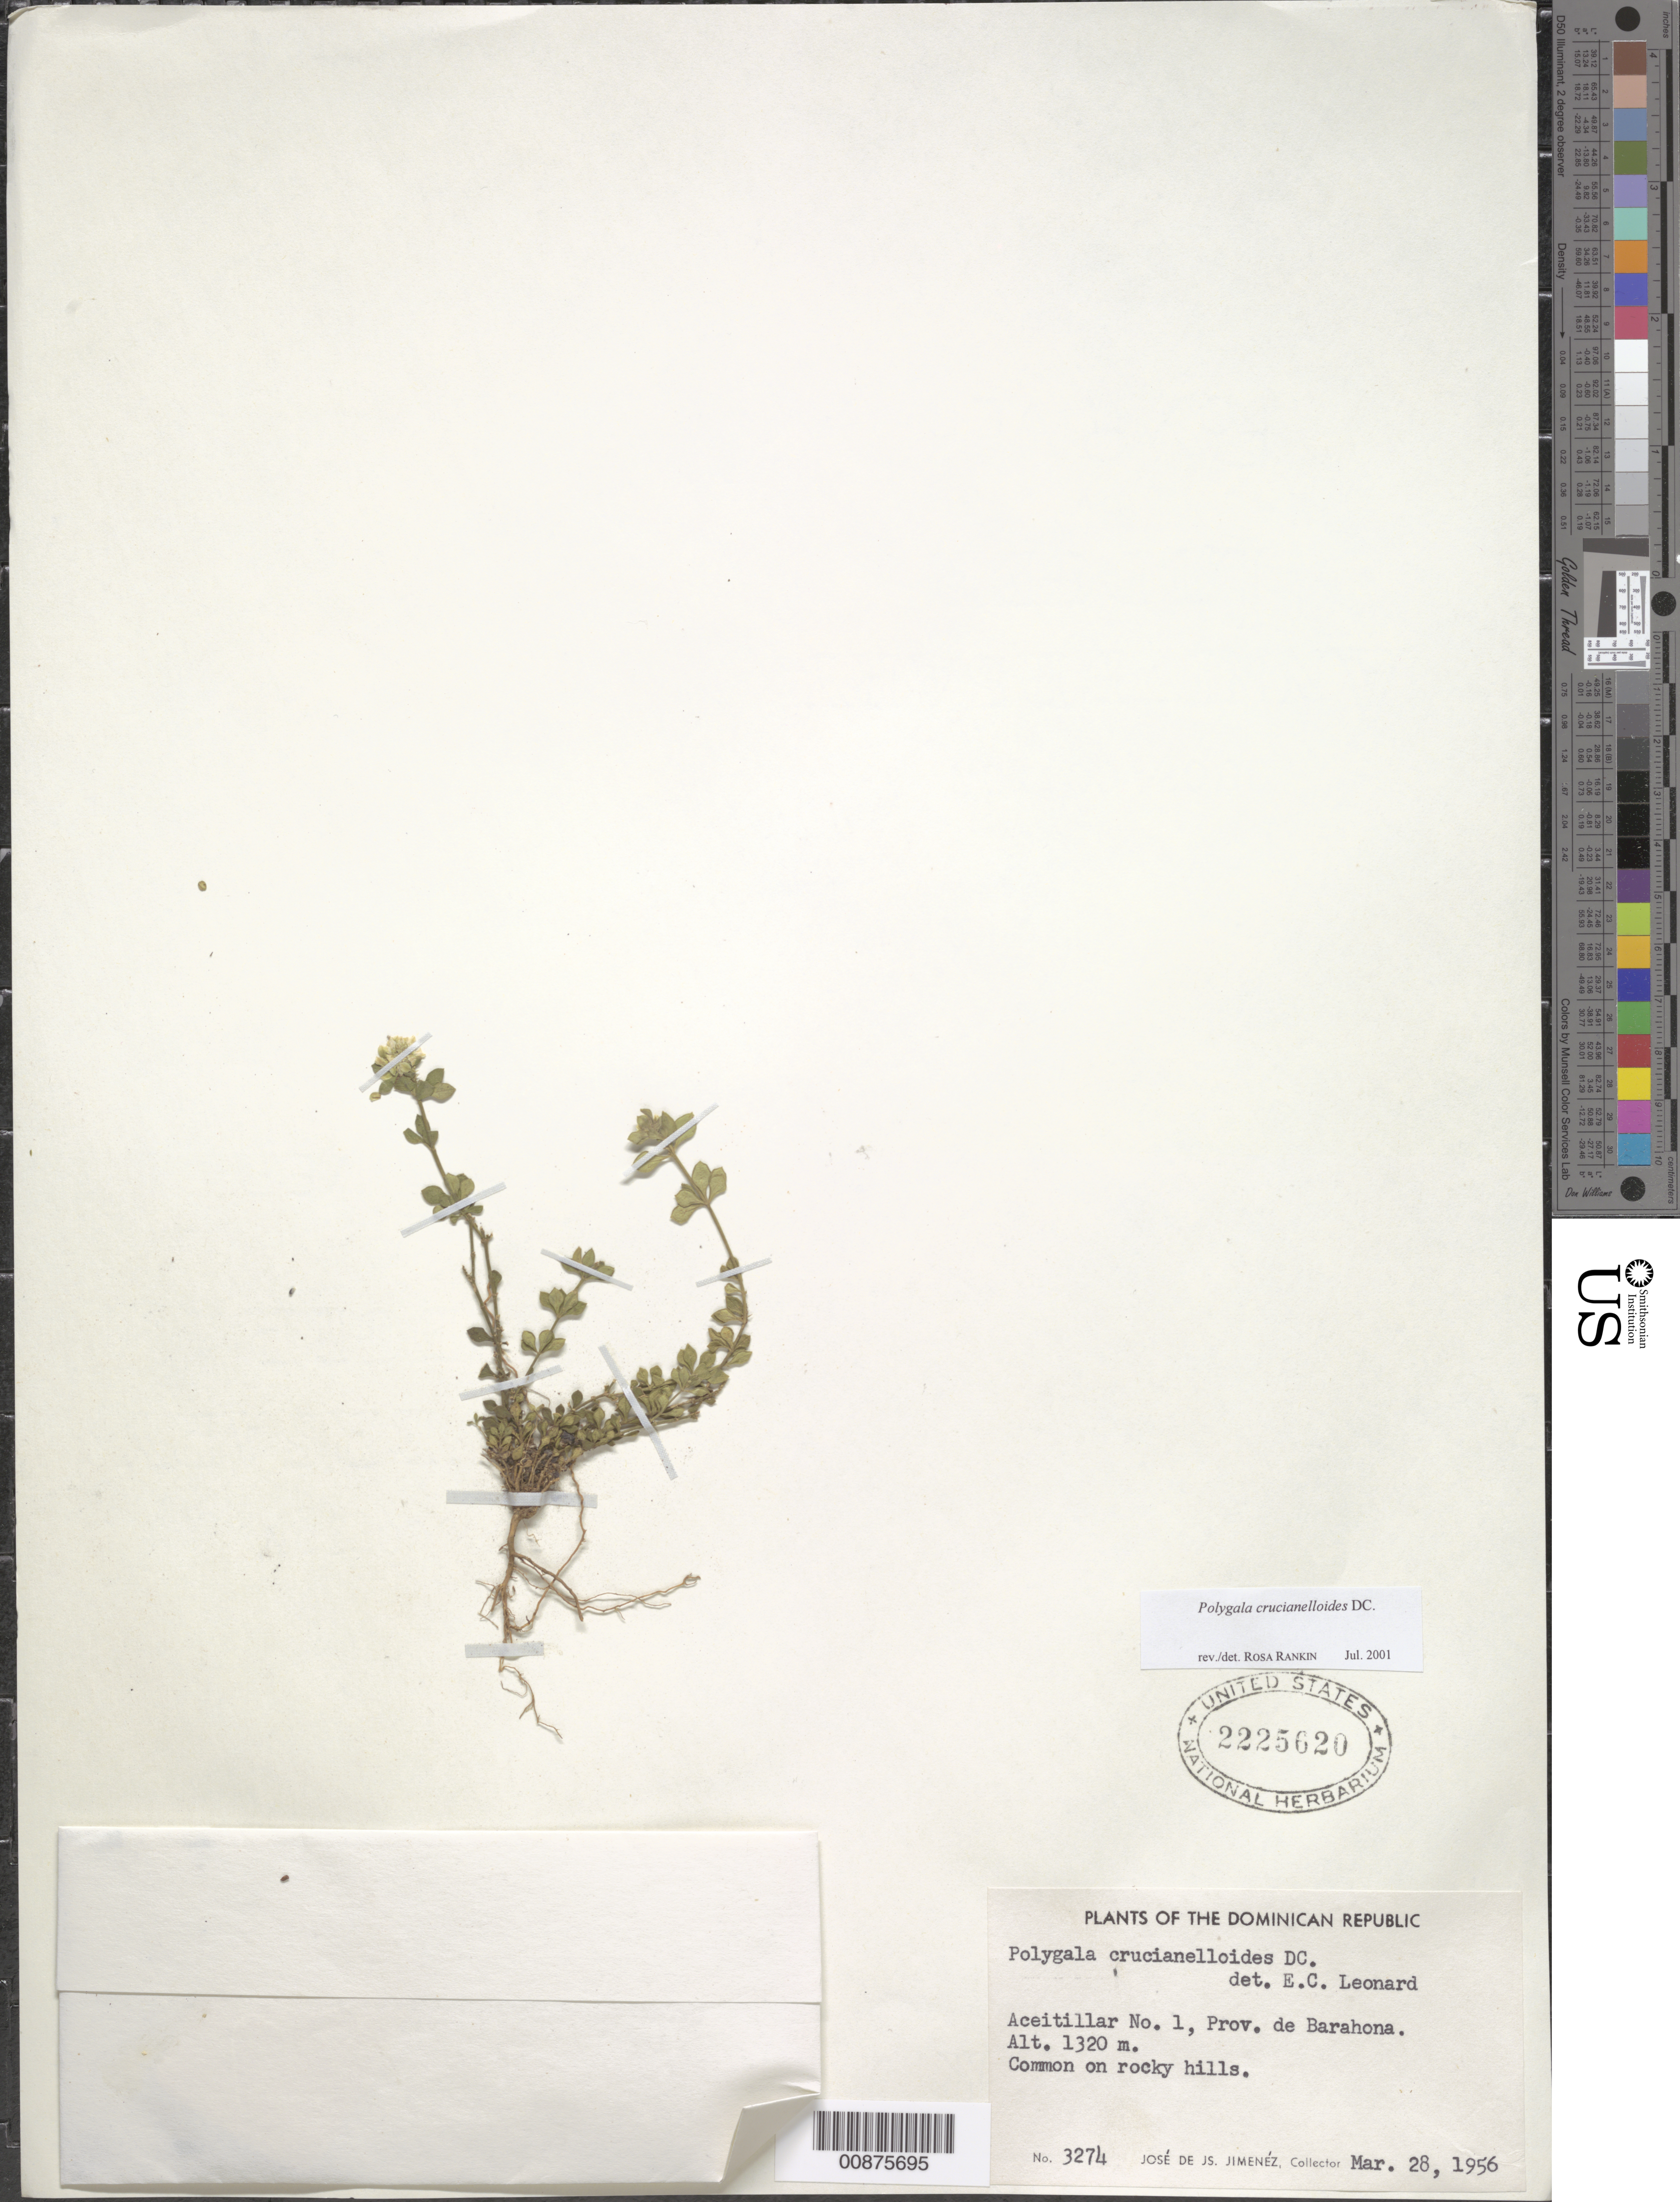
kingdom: Plantae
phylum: Tracheophyta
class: Magnoliopsida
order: Fabales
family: Polygalaceae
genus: Polygala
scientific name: Polygala crucianelloides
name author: DC.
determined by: Rankin Rodriguez, Rosa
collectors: J. J. Jiménez Almonte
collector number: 3274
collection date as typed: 28 Mar 1956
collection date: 1956-03-28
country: Dominican Republic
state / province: Barahona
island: Hispaniola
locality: Aceitillar No. 1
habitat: On rocky hills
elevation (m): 1320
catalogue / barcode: US 2225620